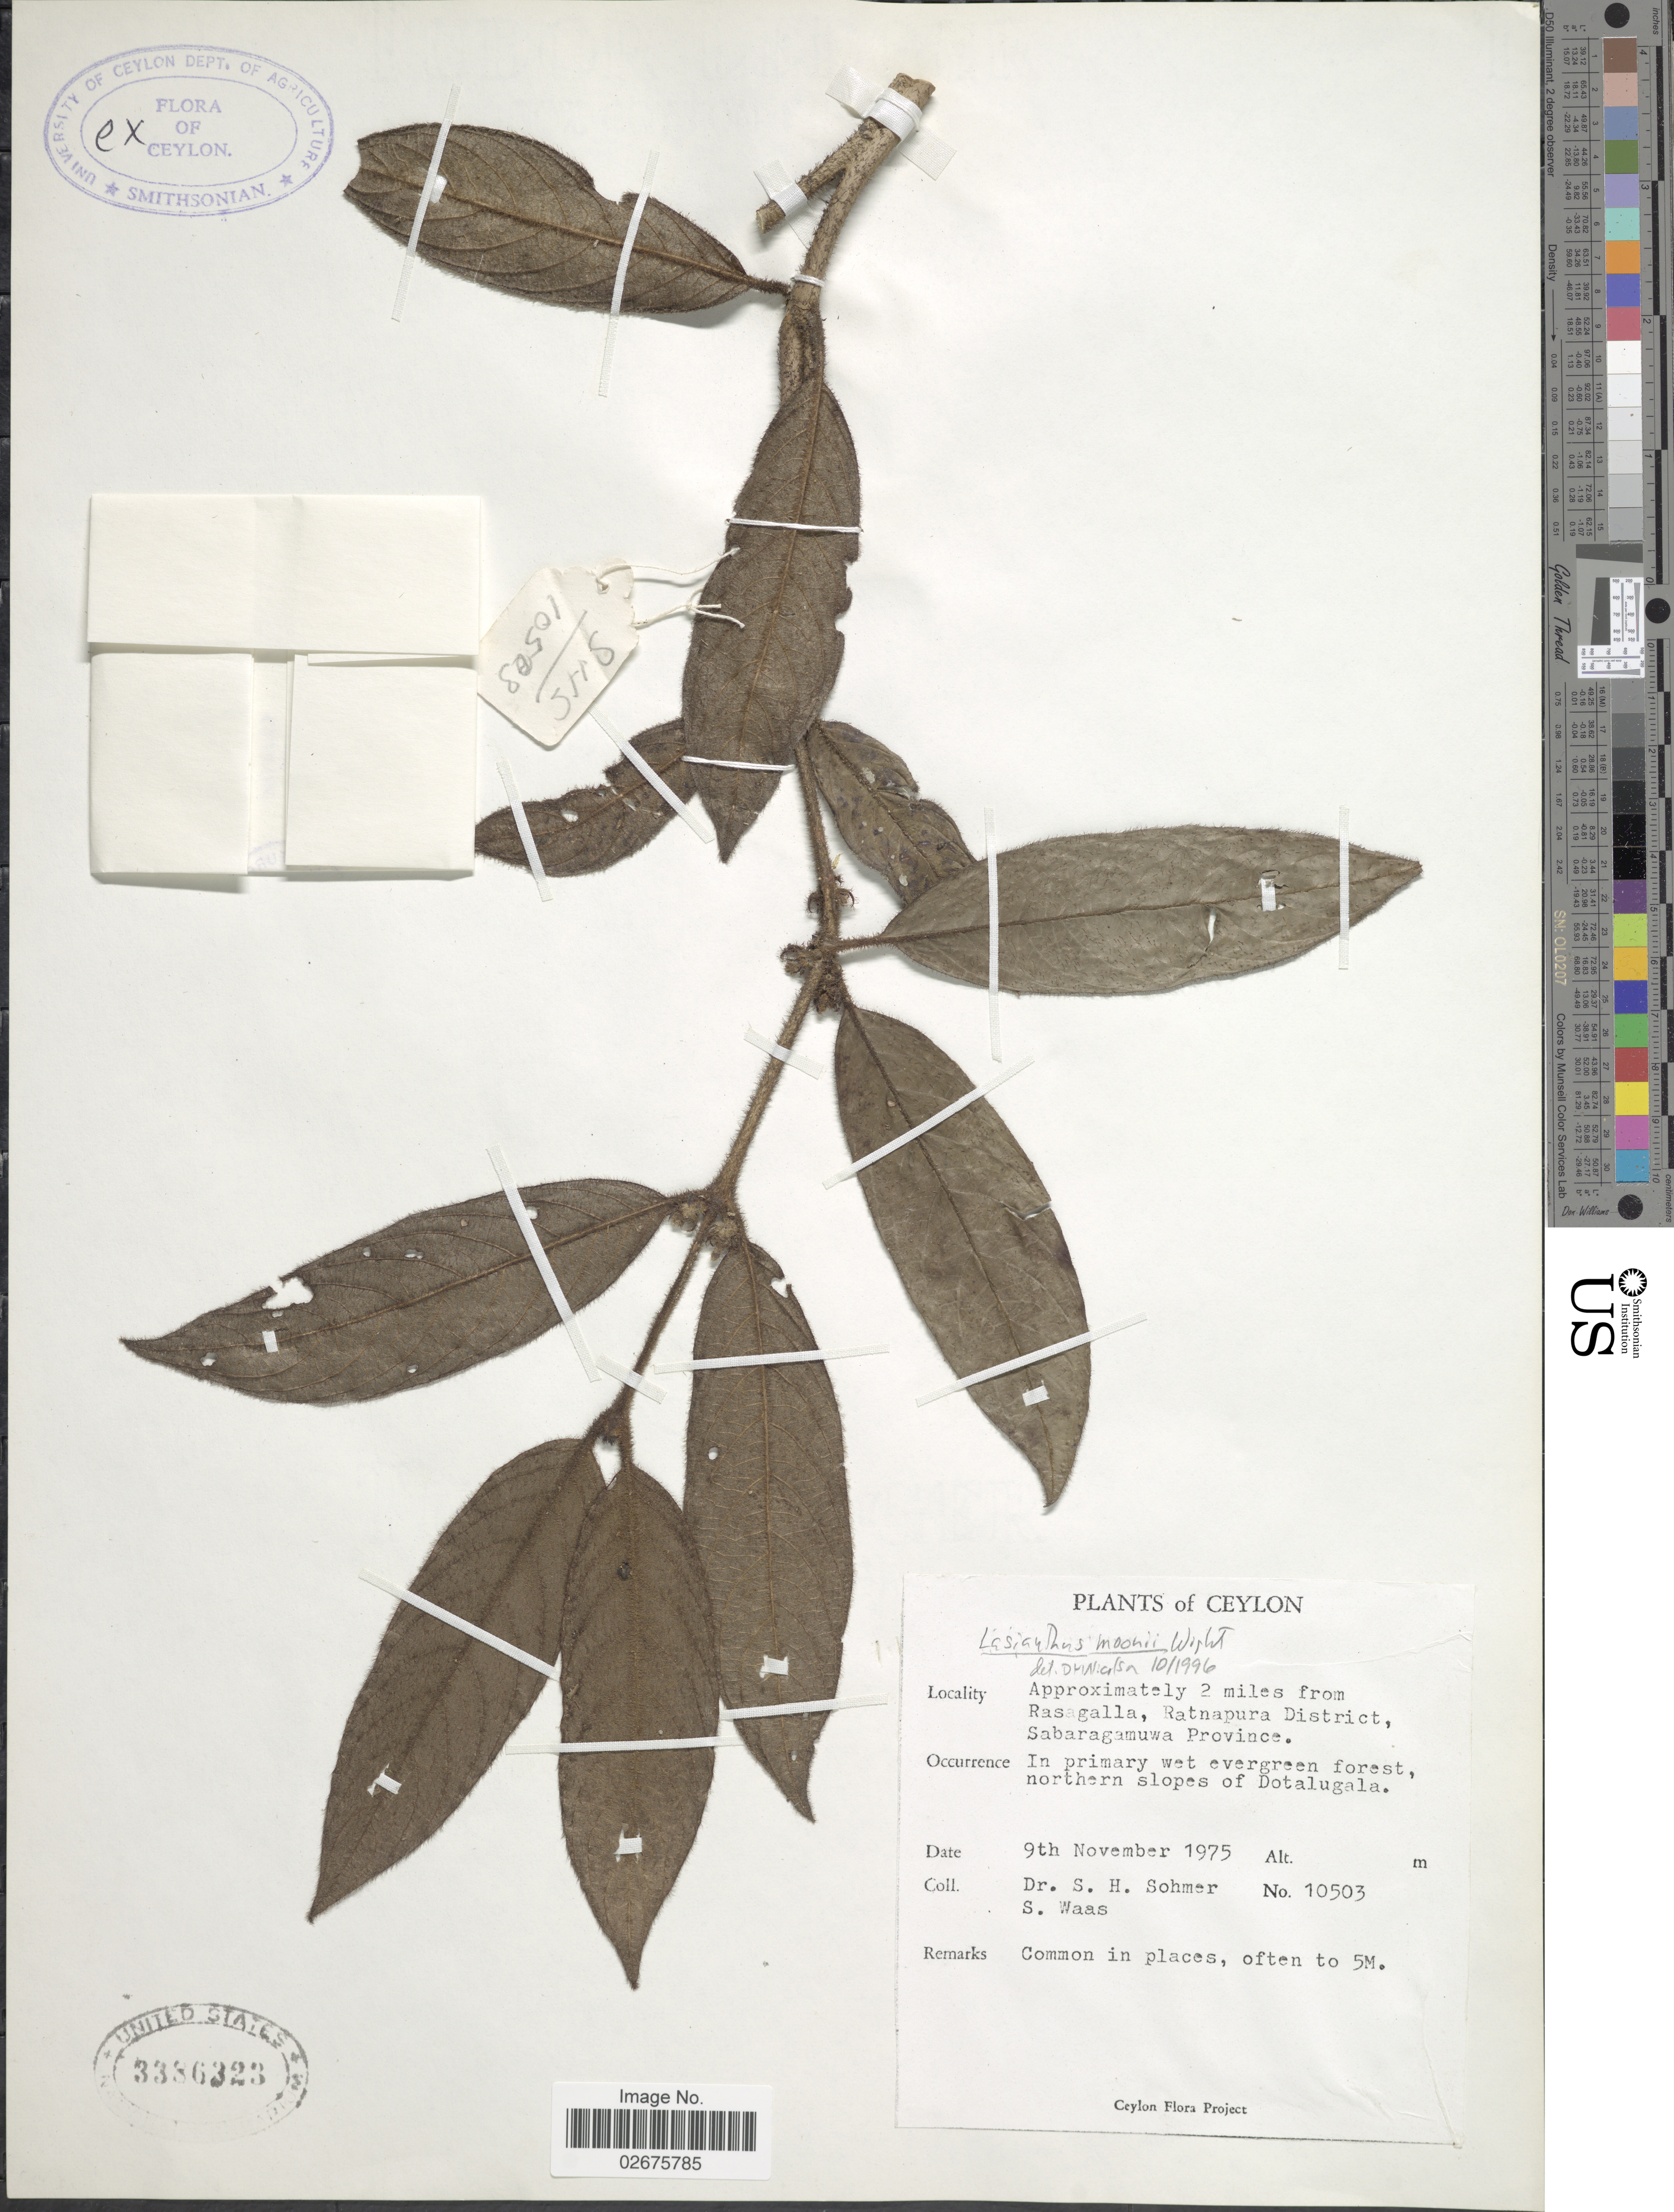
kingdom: Plantae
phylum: Tracheophyta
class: Magnoliopsida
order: Gentianales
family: Rubiaceae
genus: Lasianthus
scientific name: Lasianthus moonii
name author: Wight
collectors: S. H. Sohmer & S. Waas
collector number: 10503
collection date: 1975-11-09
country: Sri Lanka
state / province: Sabaragamuwa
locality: Ceylon, Approximately 2 miles from Rasagalla, Ratnapura District, Sabaragamuwa Provincem northern slopes of Dotalugala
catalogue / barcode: US 3386323